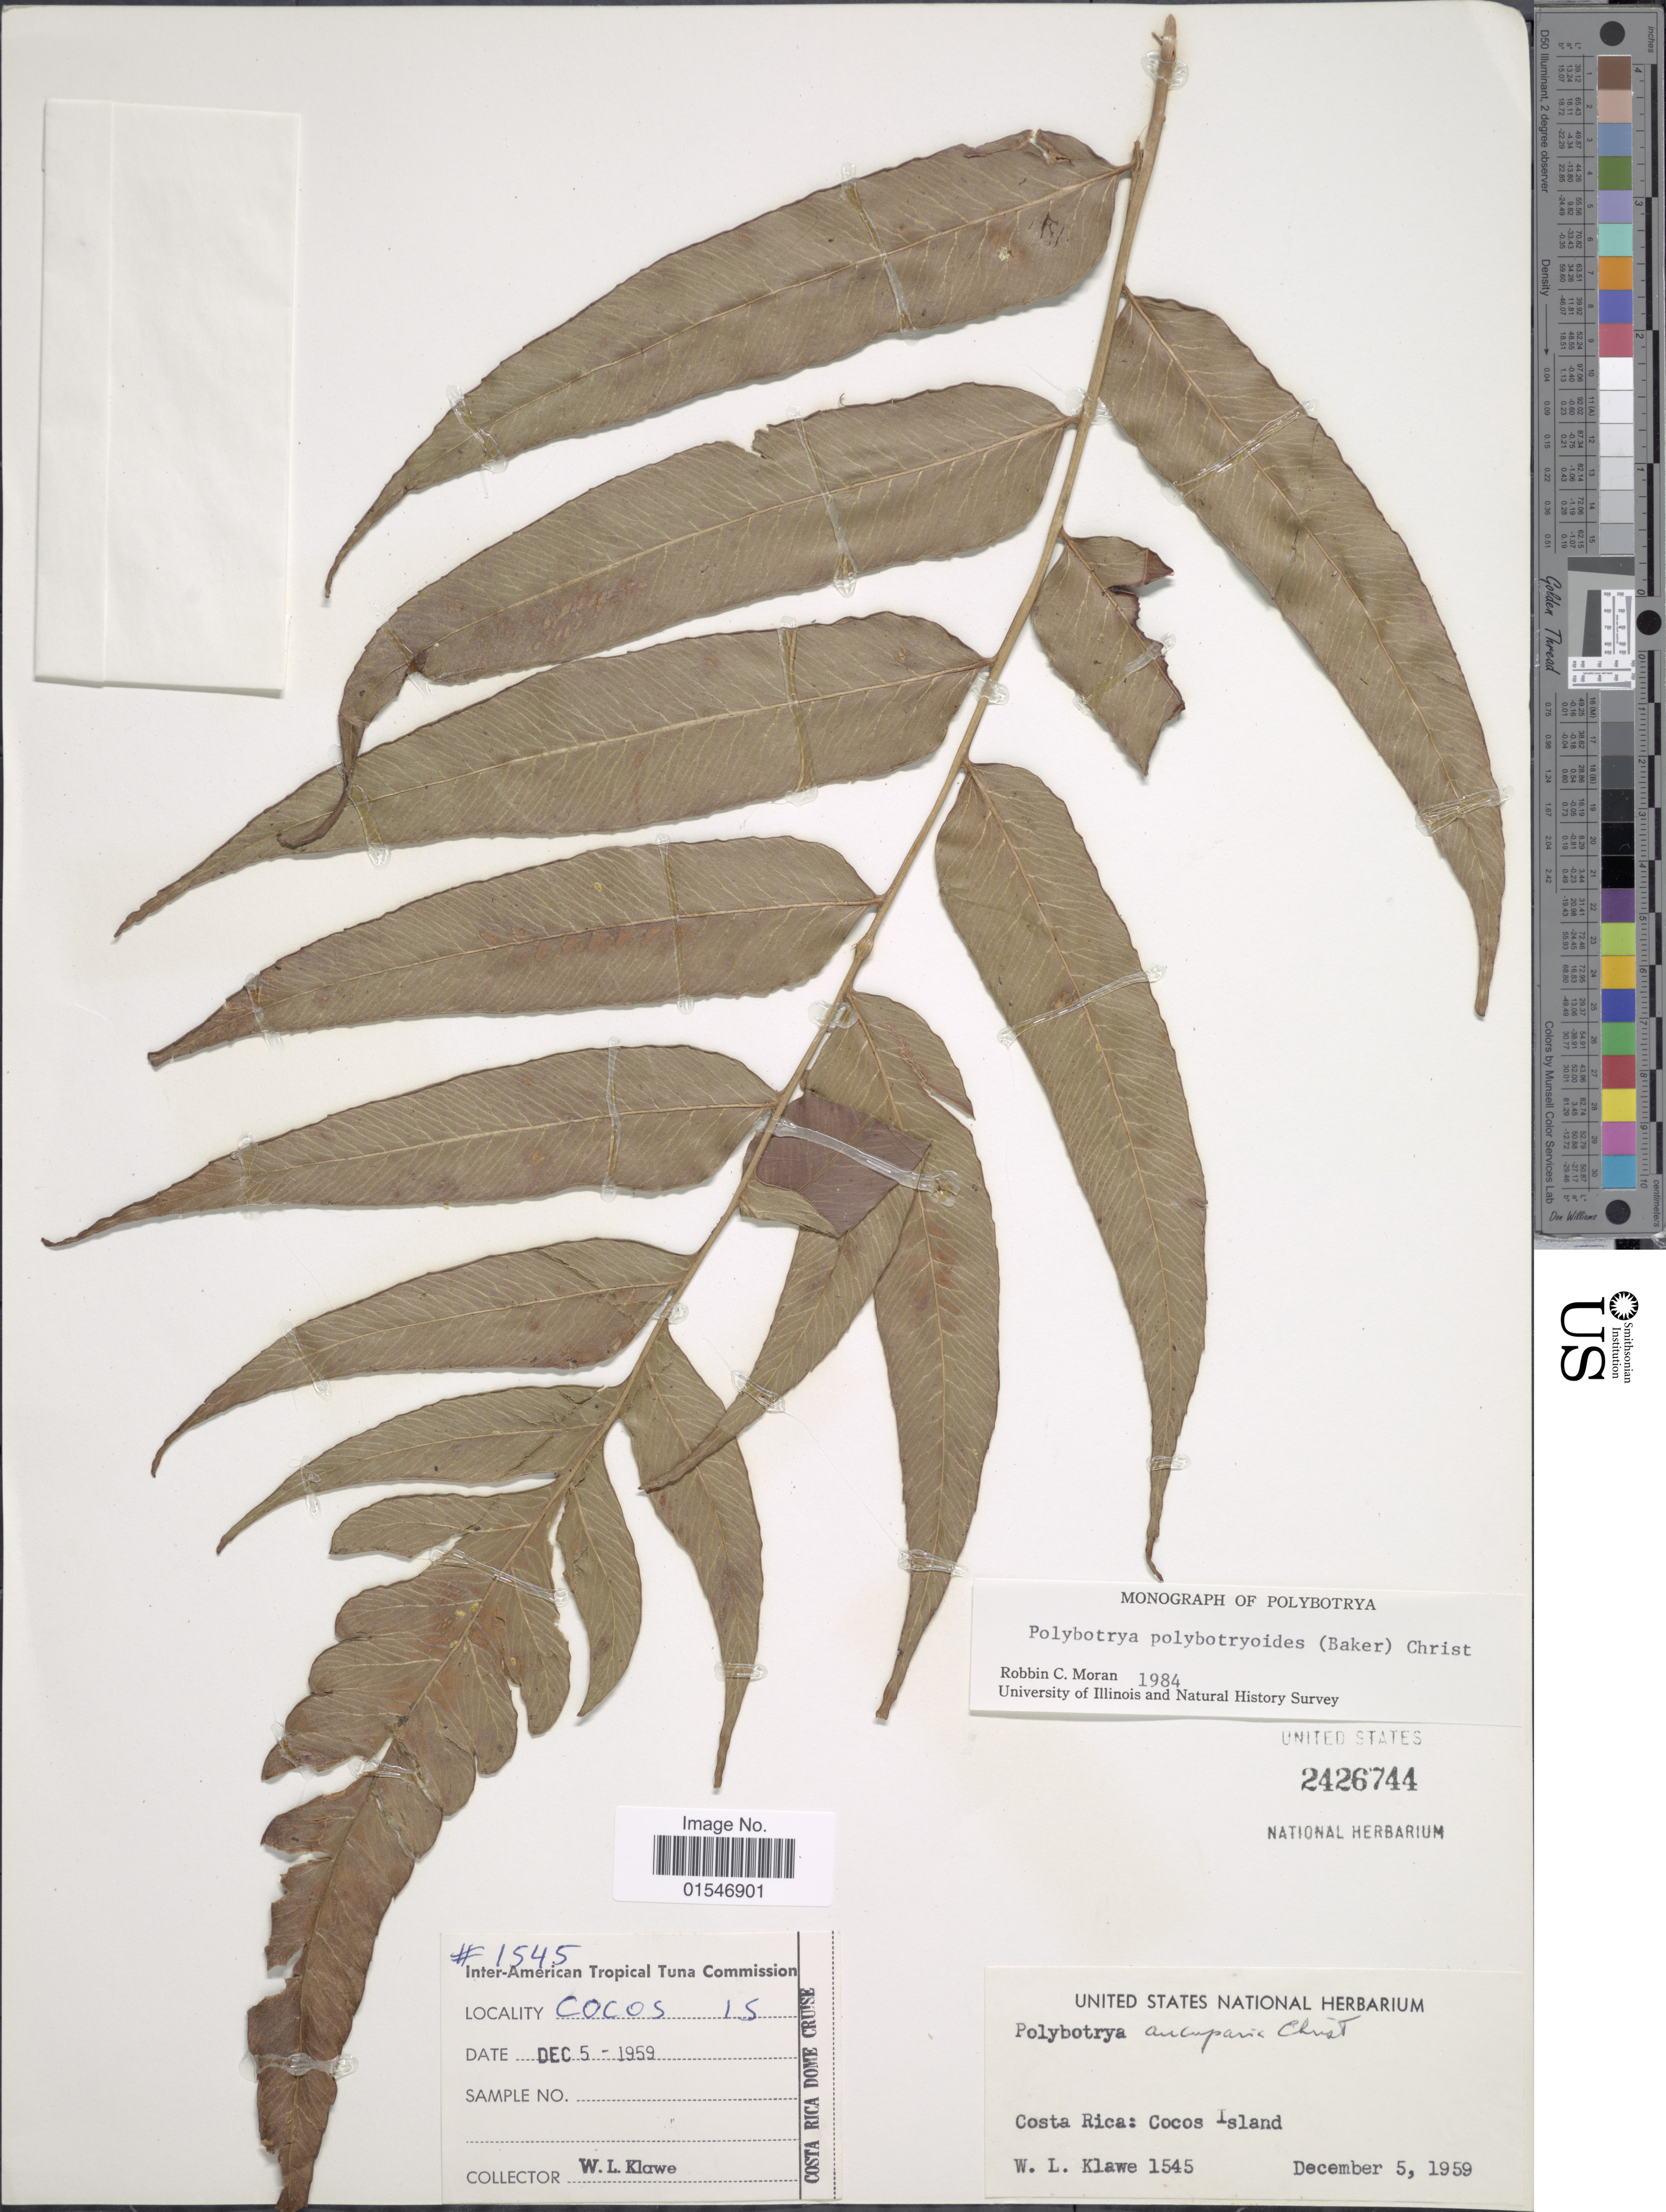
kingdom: Plantae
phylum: Tracheophyta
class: Polypodiopsida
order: Polypodiales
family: Dryopteridaceae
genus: Polybotrya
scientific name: Polybotrya aucuparia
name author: Christ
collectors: W. Klawe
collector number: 1545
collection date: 1959-12-05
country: Costa Rica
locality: Costa Rica: Cocos Island.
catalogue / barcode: US 2426744